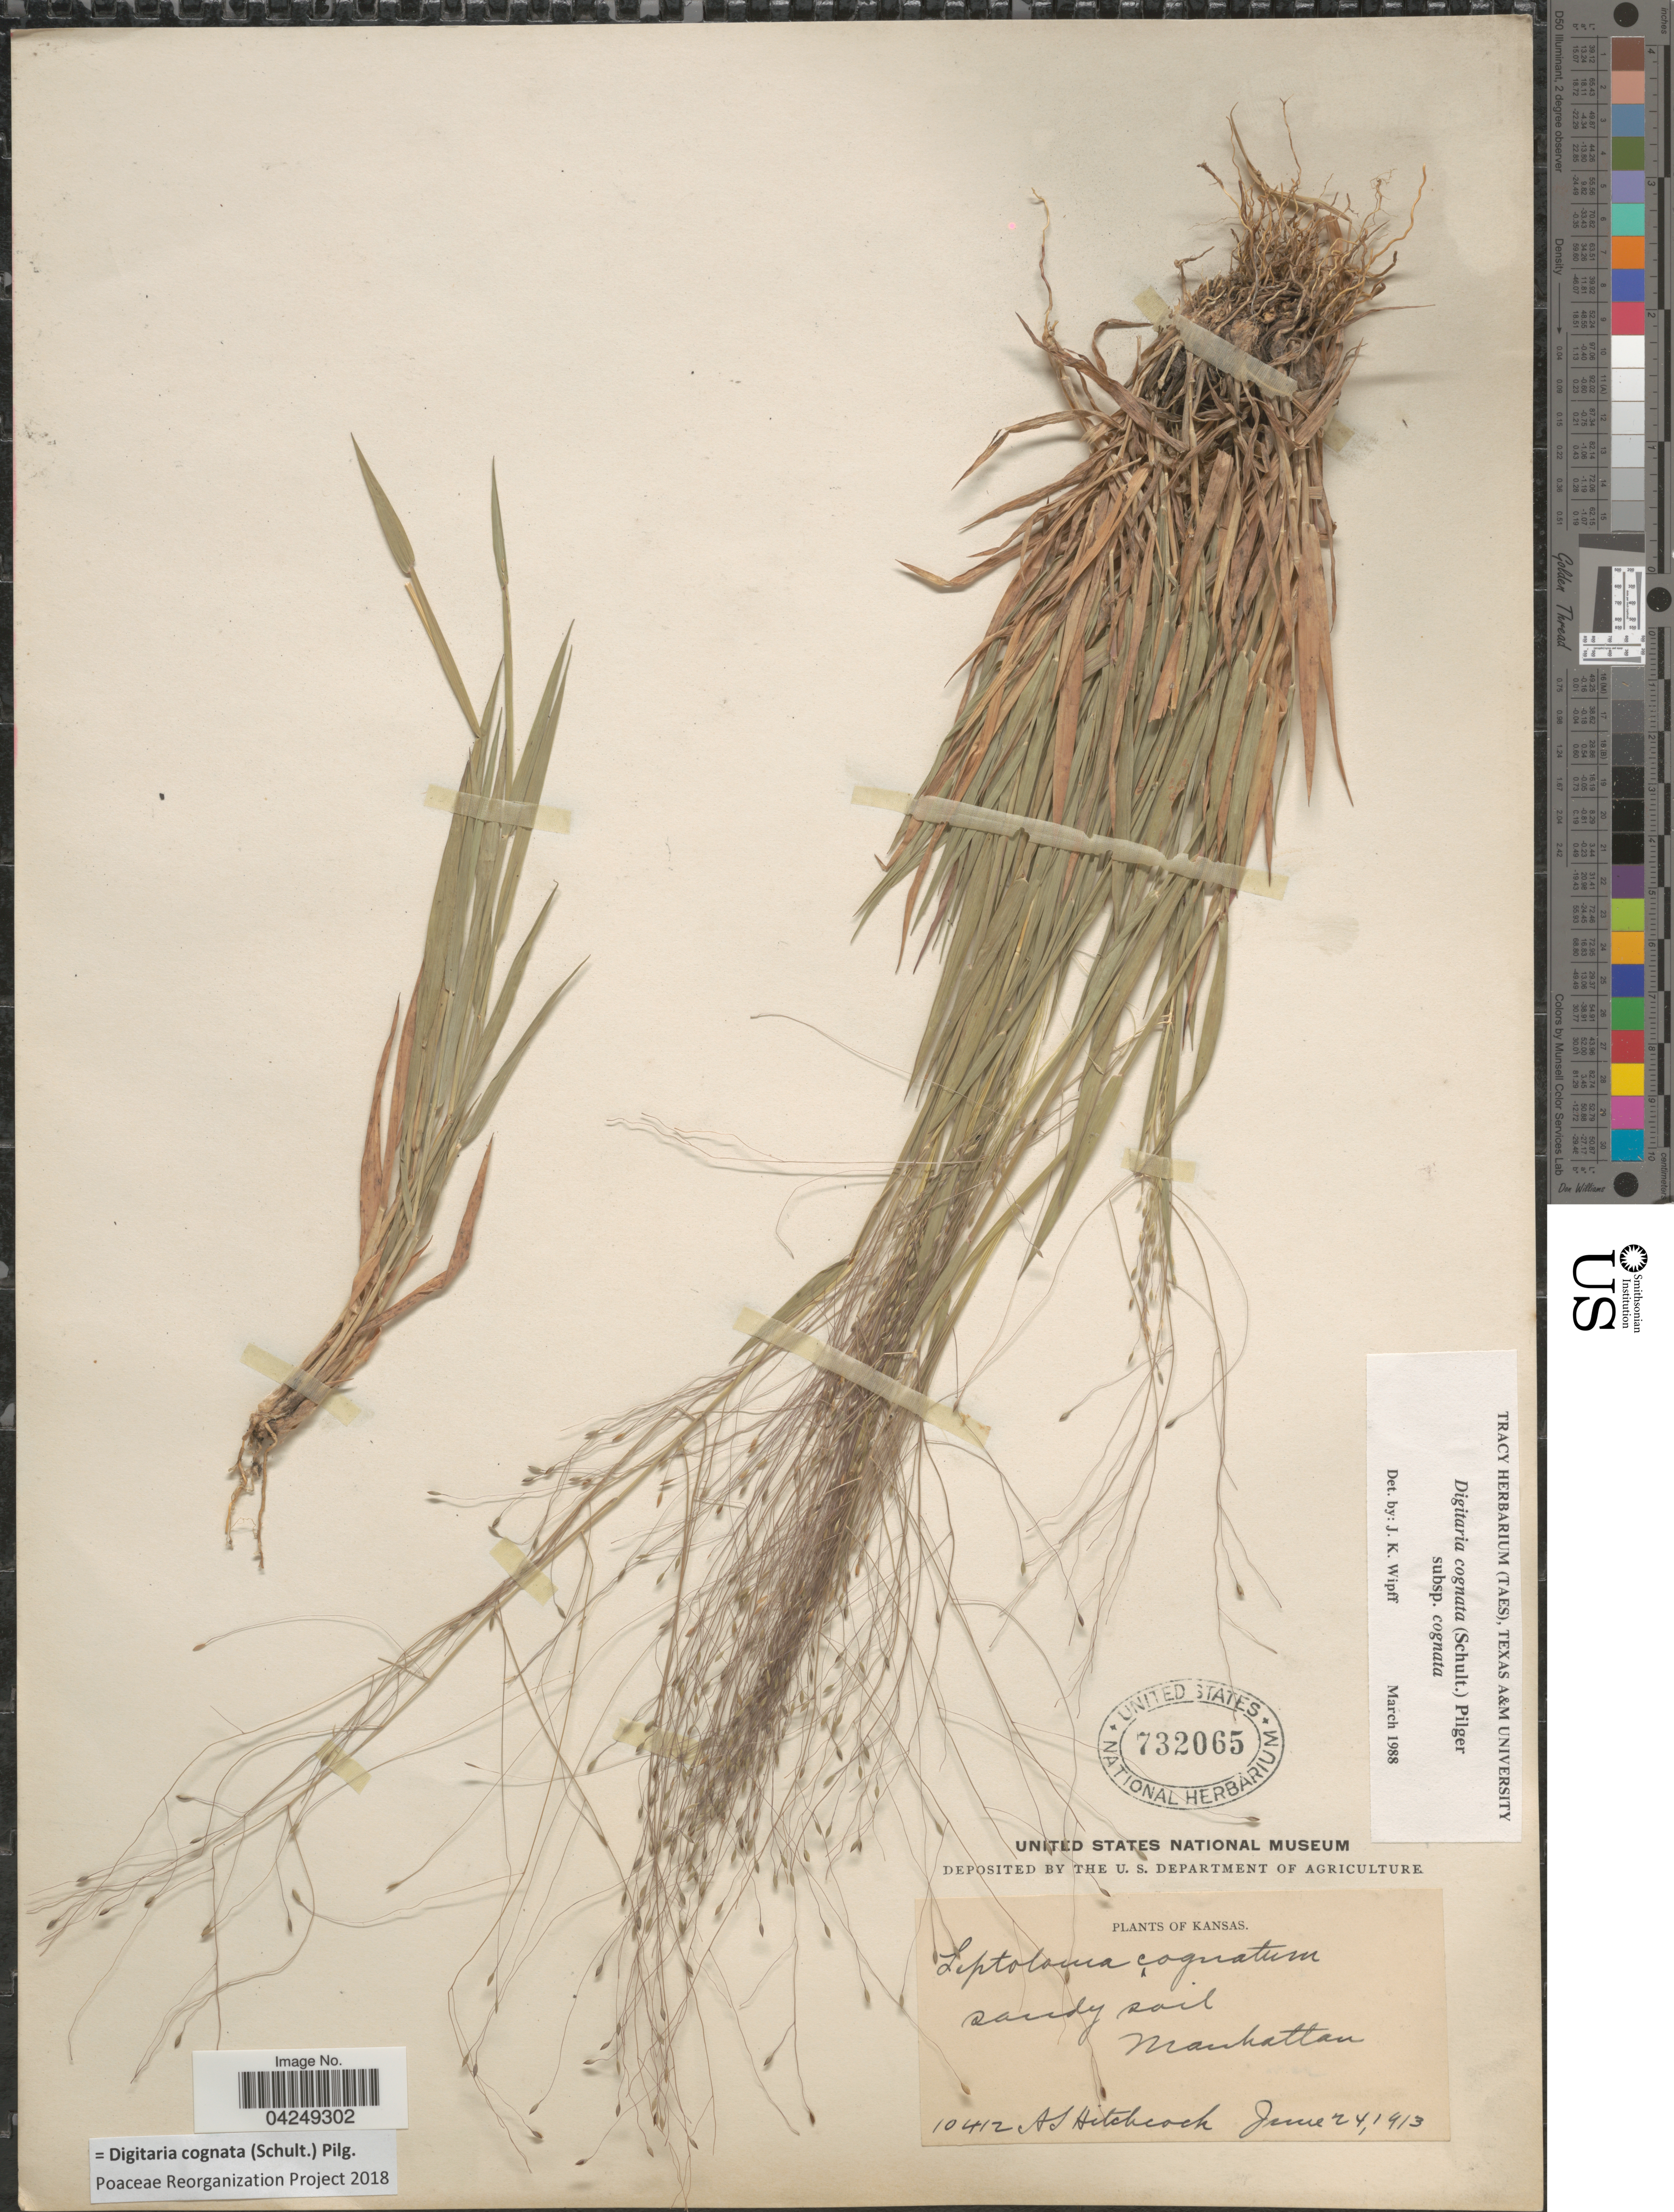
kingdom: Plantae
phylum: Tracheophyta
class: Liliopsida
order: Poales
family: Poaceae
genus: Digitaria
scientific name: Digitaria cognata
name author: (Scult.) Pilg.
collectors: A. S. Hitchcock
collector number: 10412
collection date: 1913-06-24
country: United States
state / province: Kansas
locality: Manhattan.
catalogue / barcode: US 732065